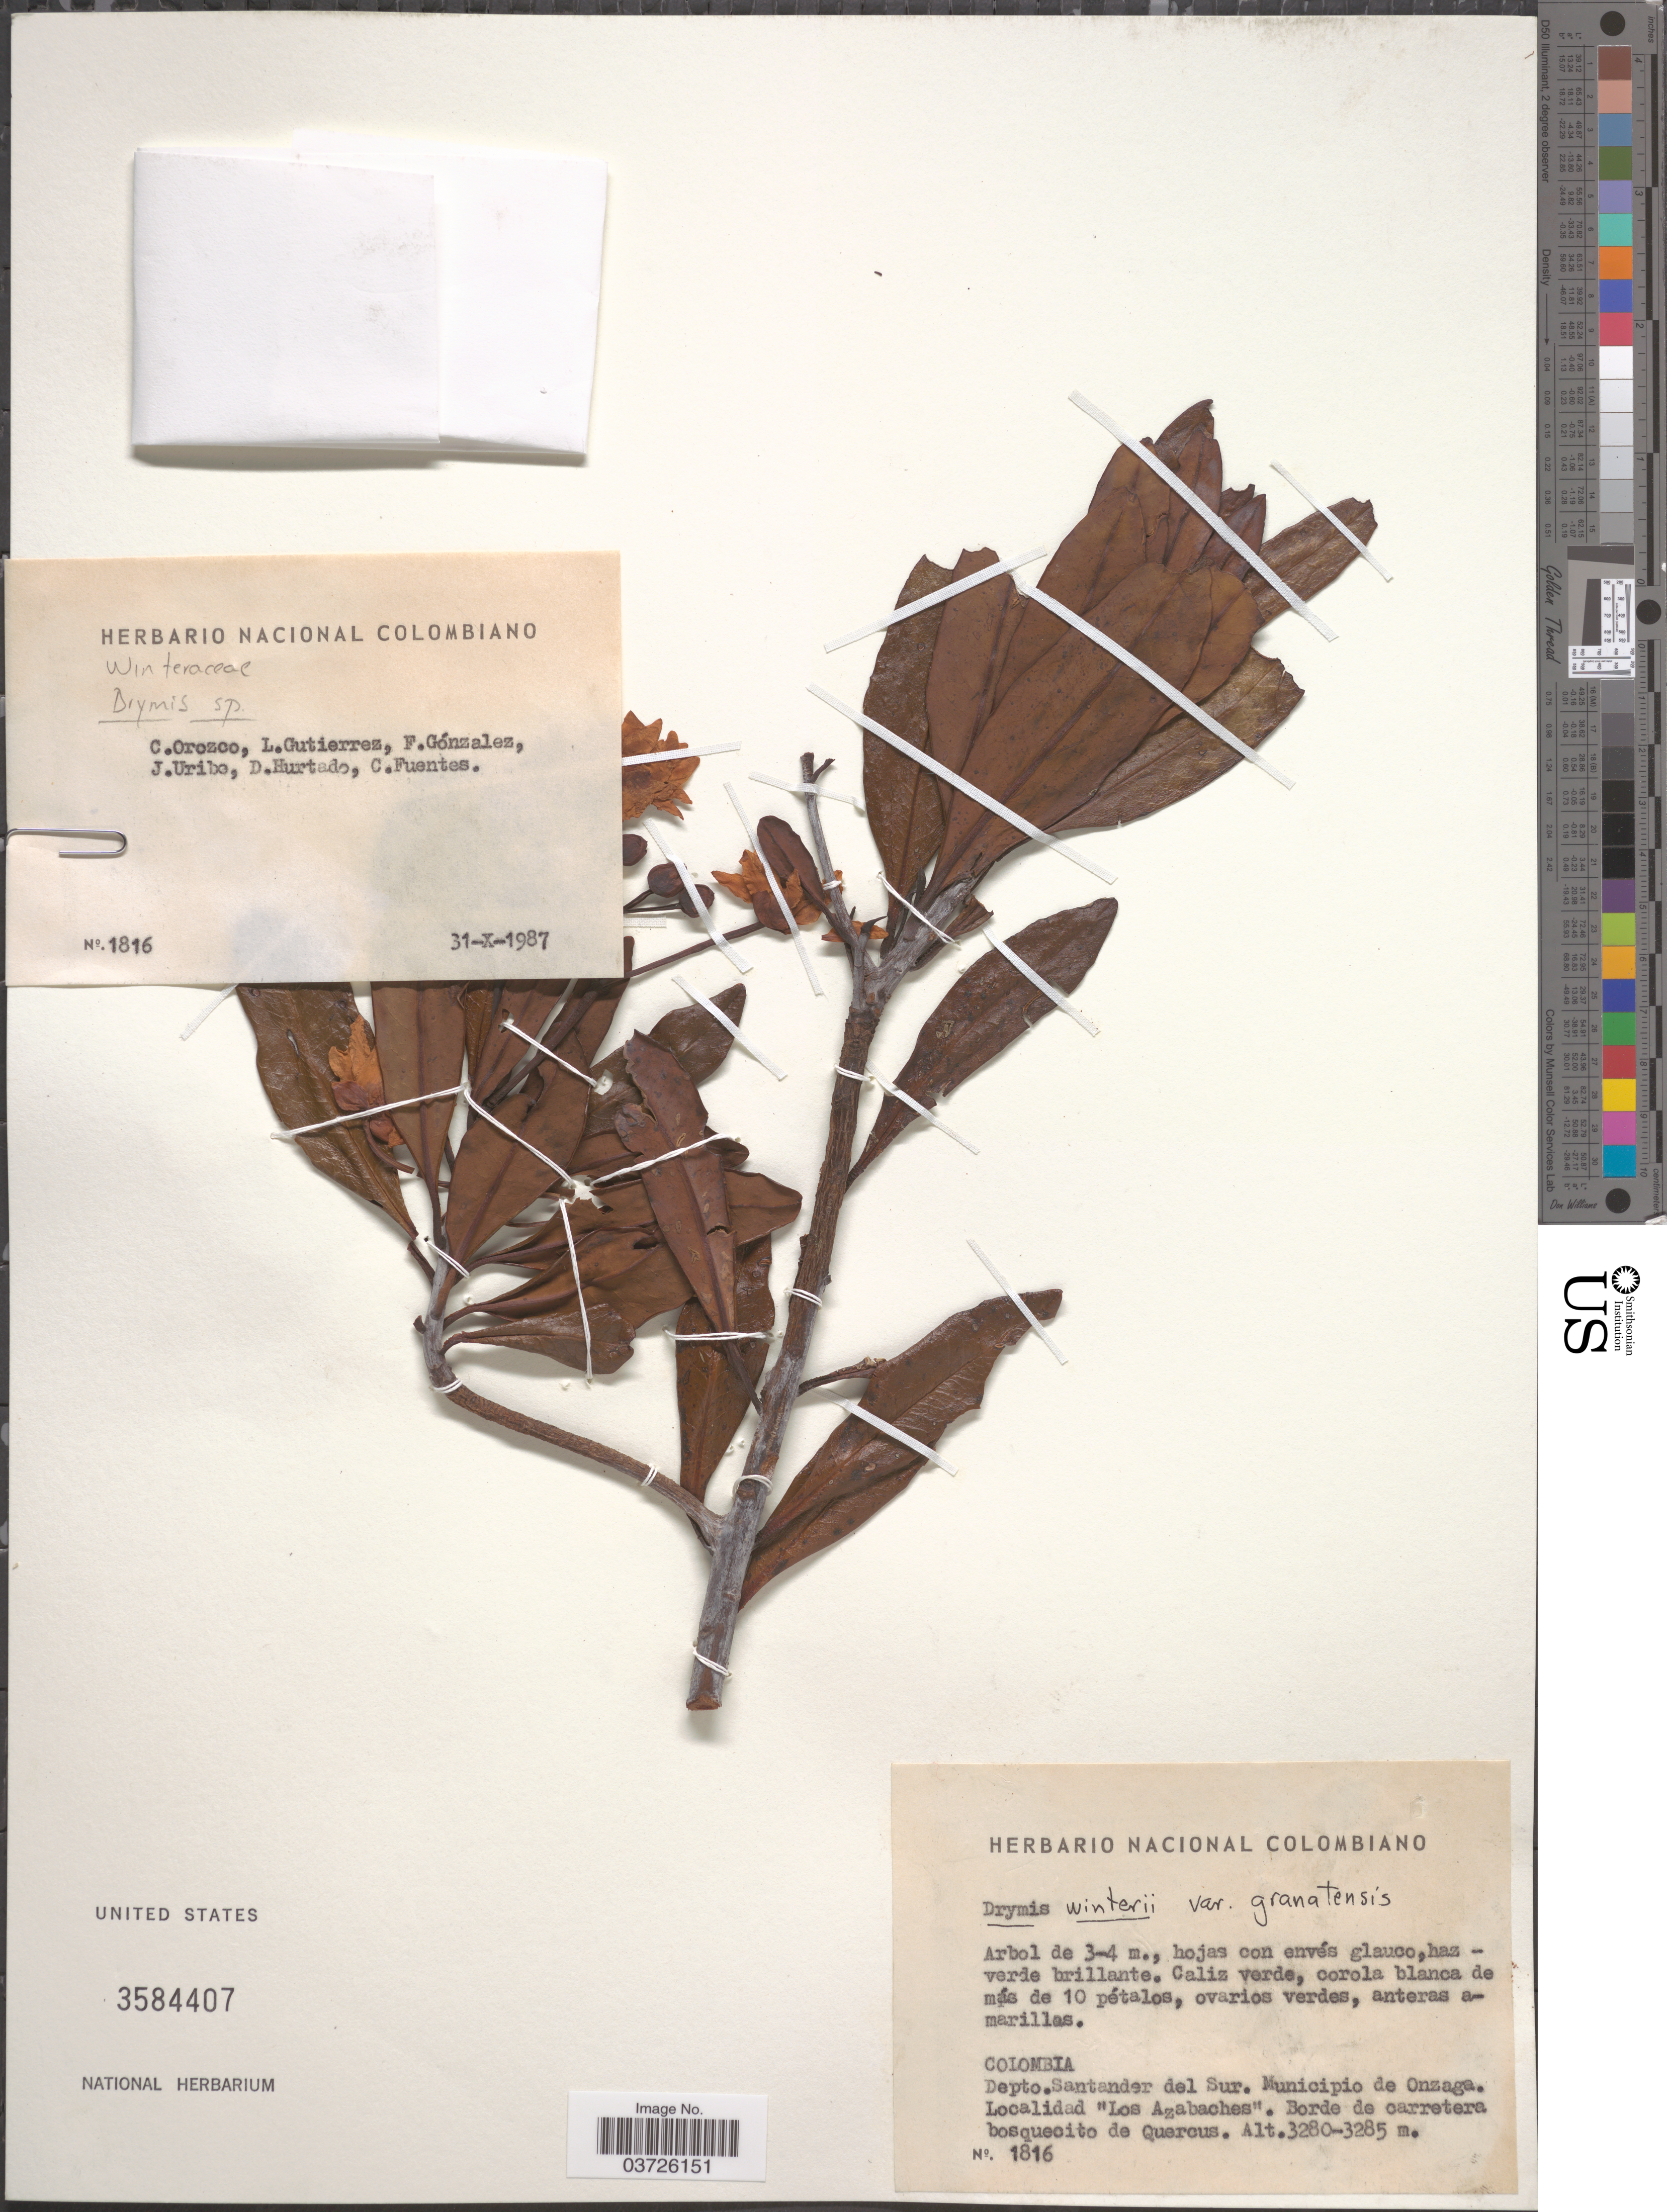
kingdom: Plantae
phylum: Tracheophyta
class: Magnoliopsida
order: Canellales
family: Winteraceae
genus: Drimys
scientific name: Drimys granadensis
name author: L. f.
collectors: C. Orozco, L. Gutiérrez, F. Gonzalez, J. Uribe & et al.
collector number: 1816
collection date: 1987-10-31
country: Colombia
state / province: Santander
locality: Depto.Santander del Sur. Municipio de Onzaga. "Los Azabaches". Borde de carretera bosquecito de Quercus.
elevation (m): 3280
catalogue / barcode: US 3584407